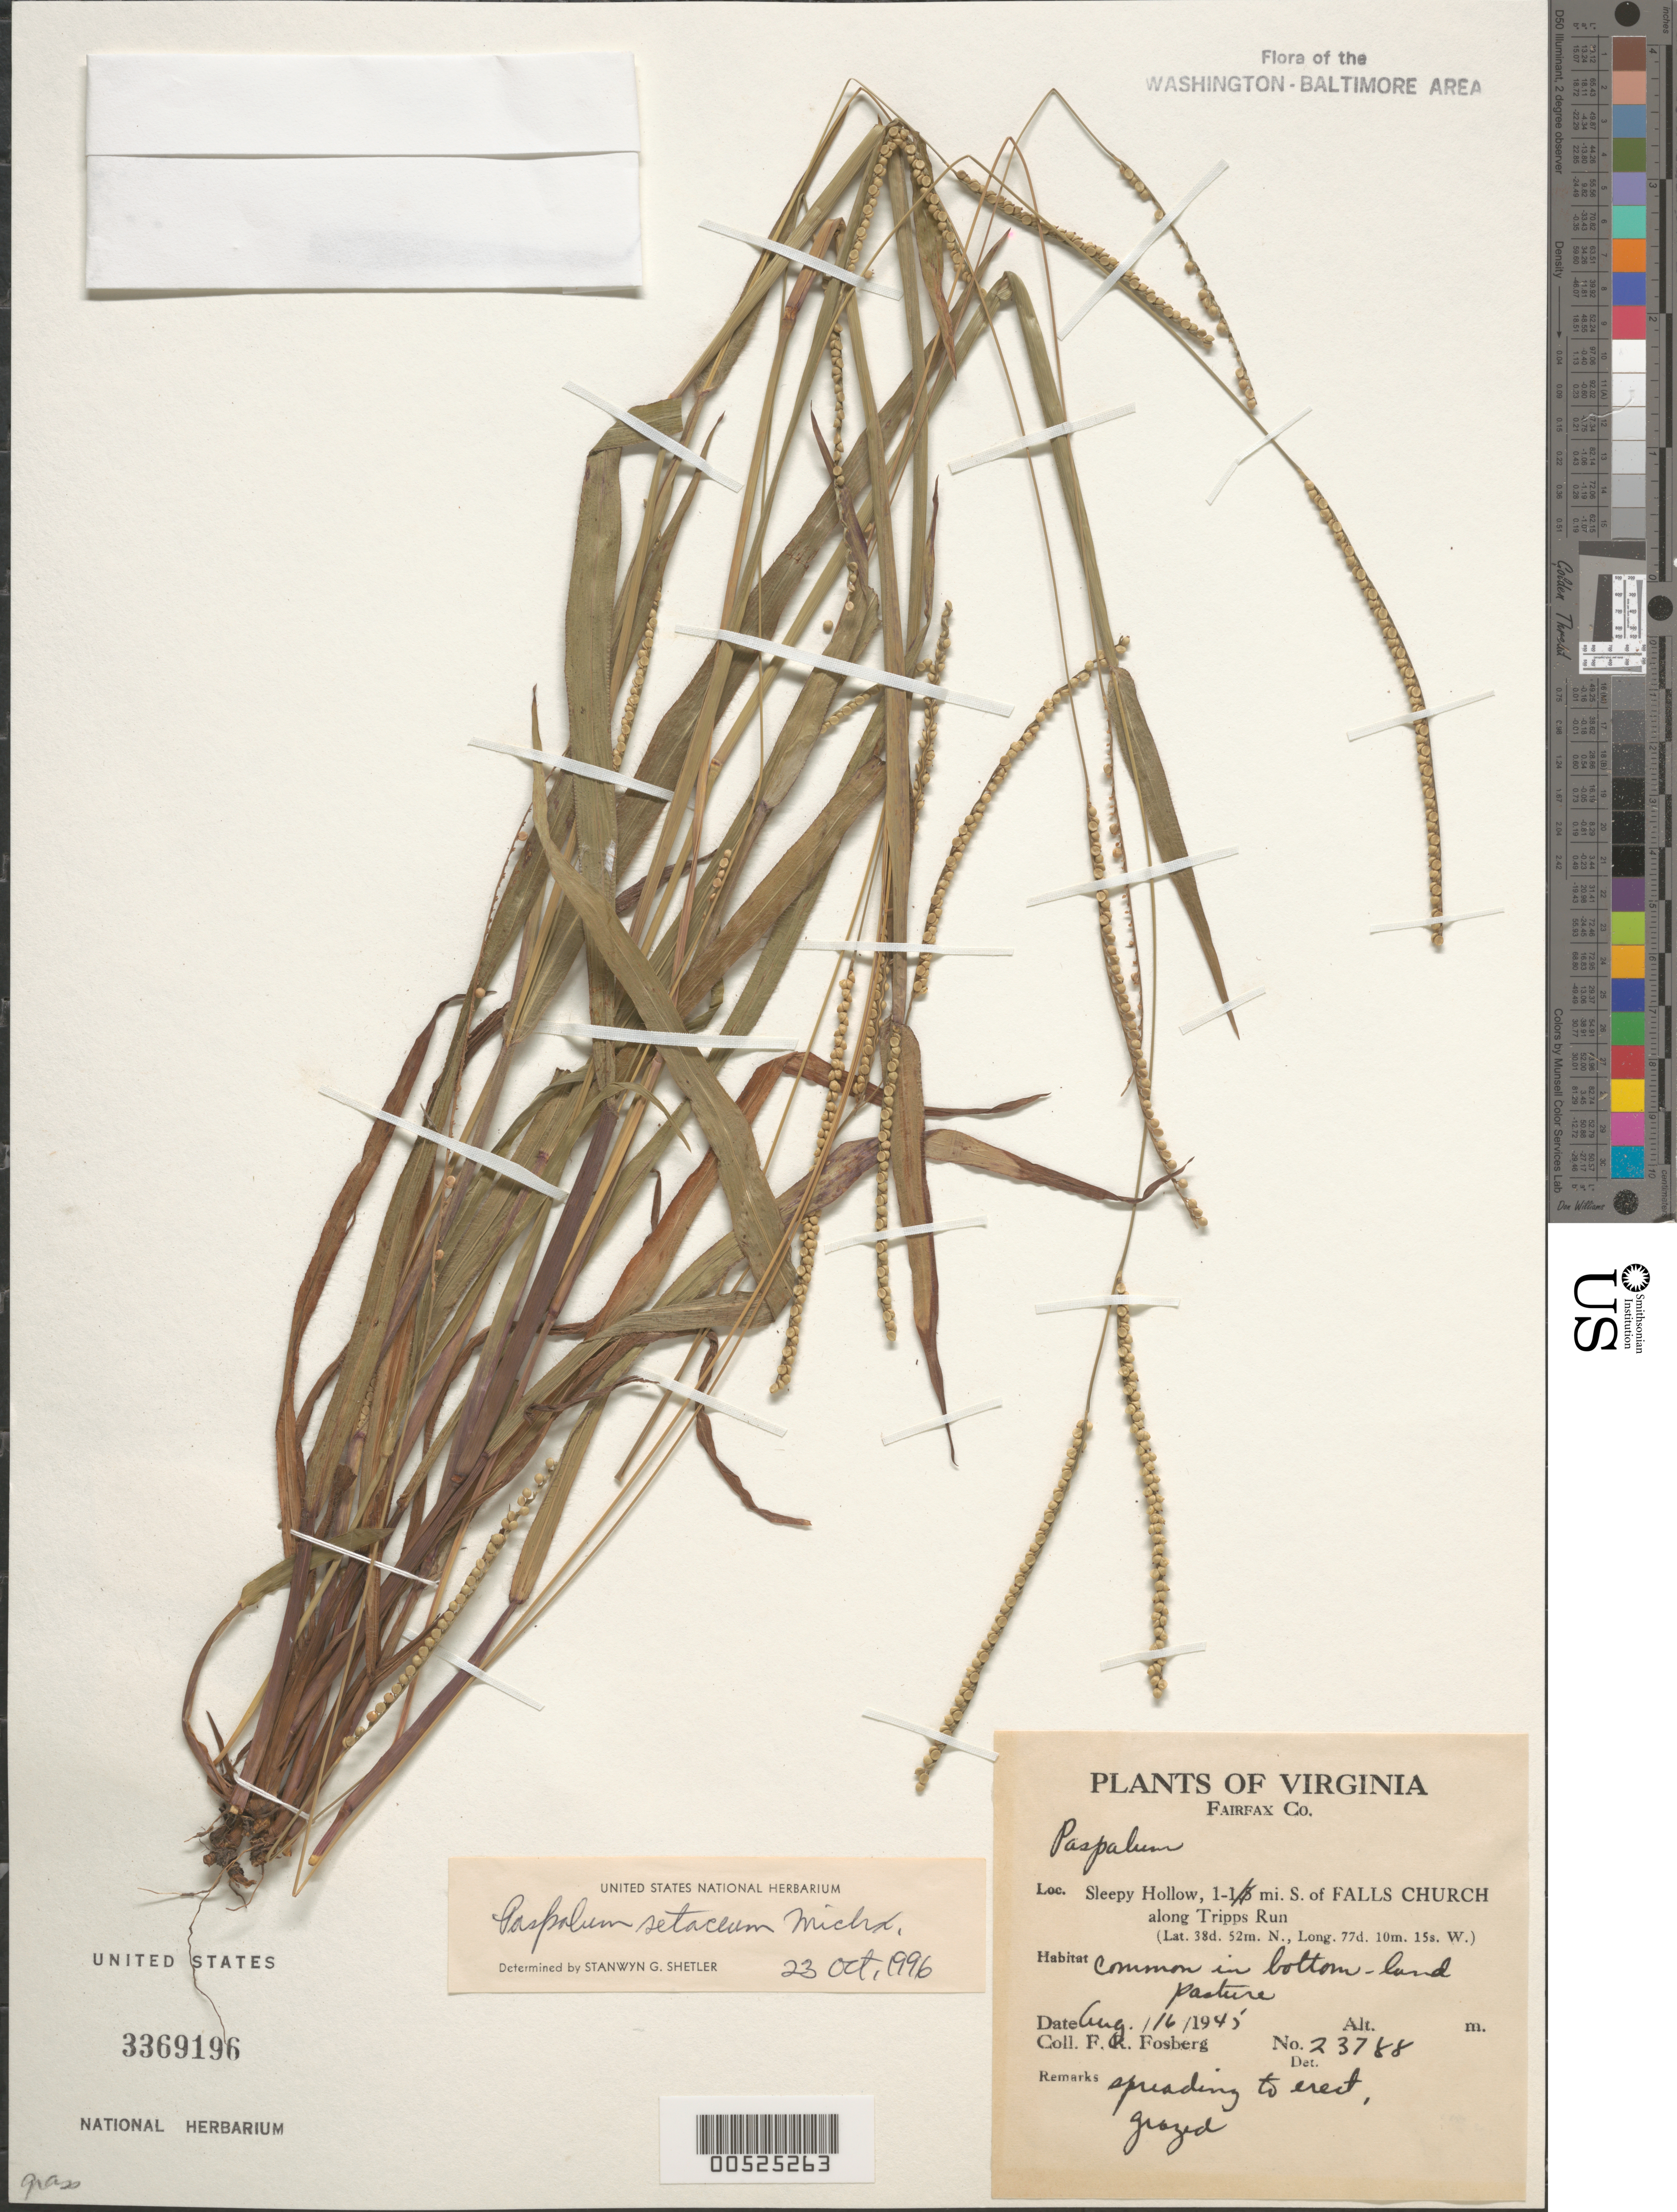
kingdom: Plantae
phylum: Tracheophyta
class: Liliopsida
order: Poales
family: Poaceae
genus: Paspalum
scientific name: Paspalum setaceum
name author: Michx.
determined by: Shetler, Stanwyn G., (US), NMNH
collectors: F. R. Fosberg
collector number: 23788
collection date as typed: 16 Aug 1945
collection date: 1945-08-16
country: United States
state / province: Virginia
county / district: Fairfax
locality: Sleepy Hollow, 1 mi. S of Falls Church along Tripps Run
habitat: Common in bottomland pasture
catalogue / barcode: US 3369196